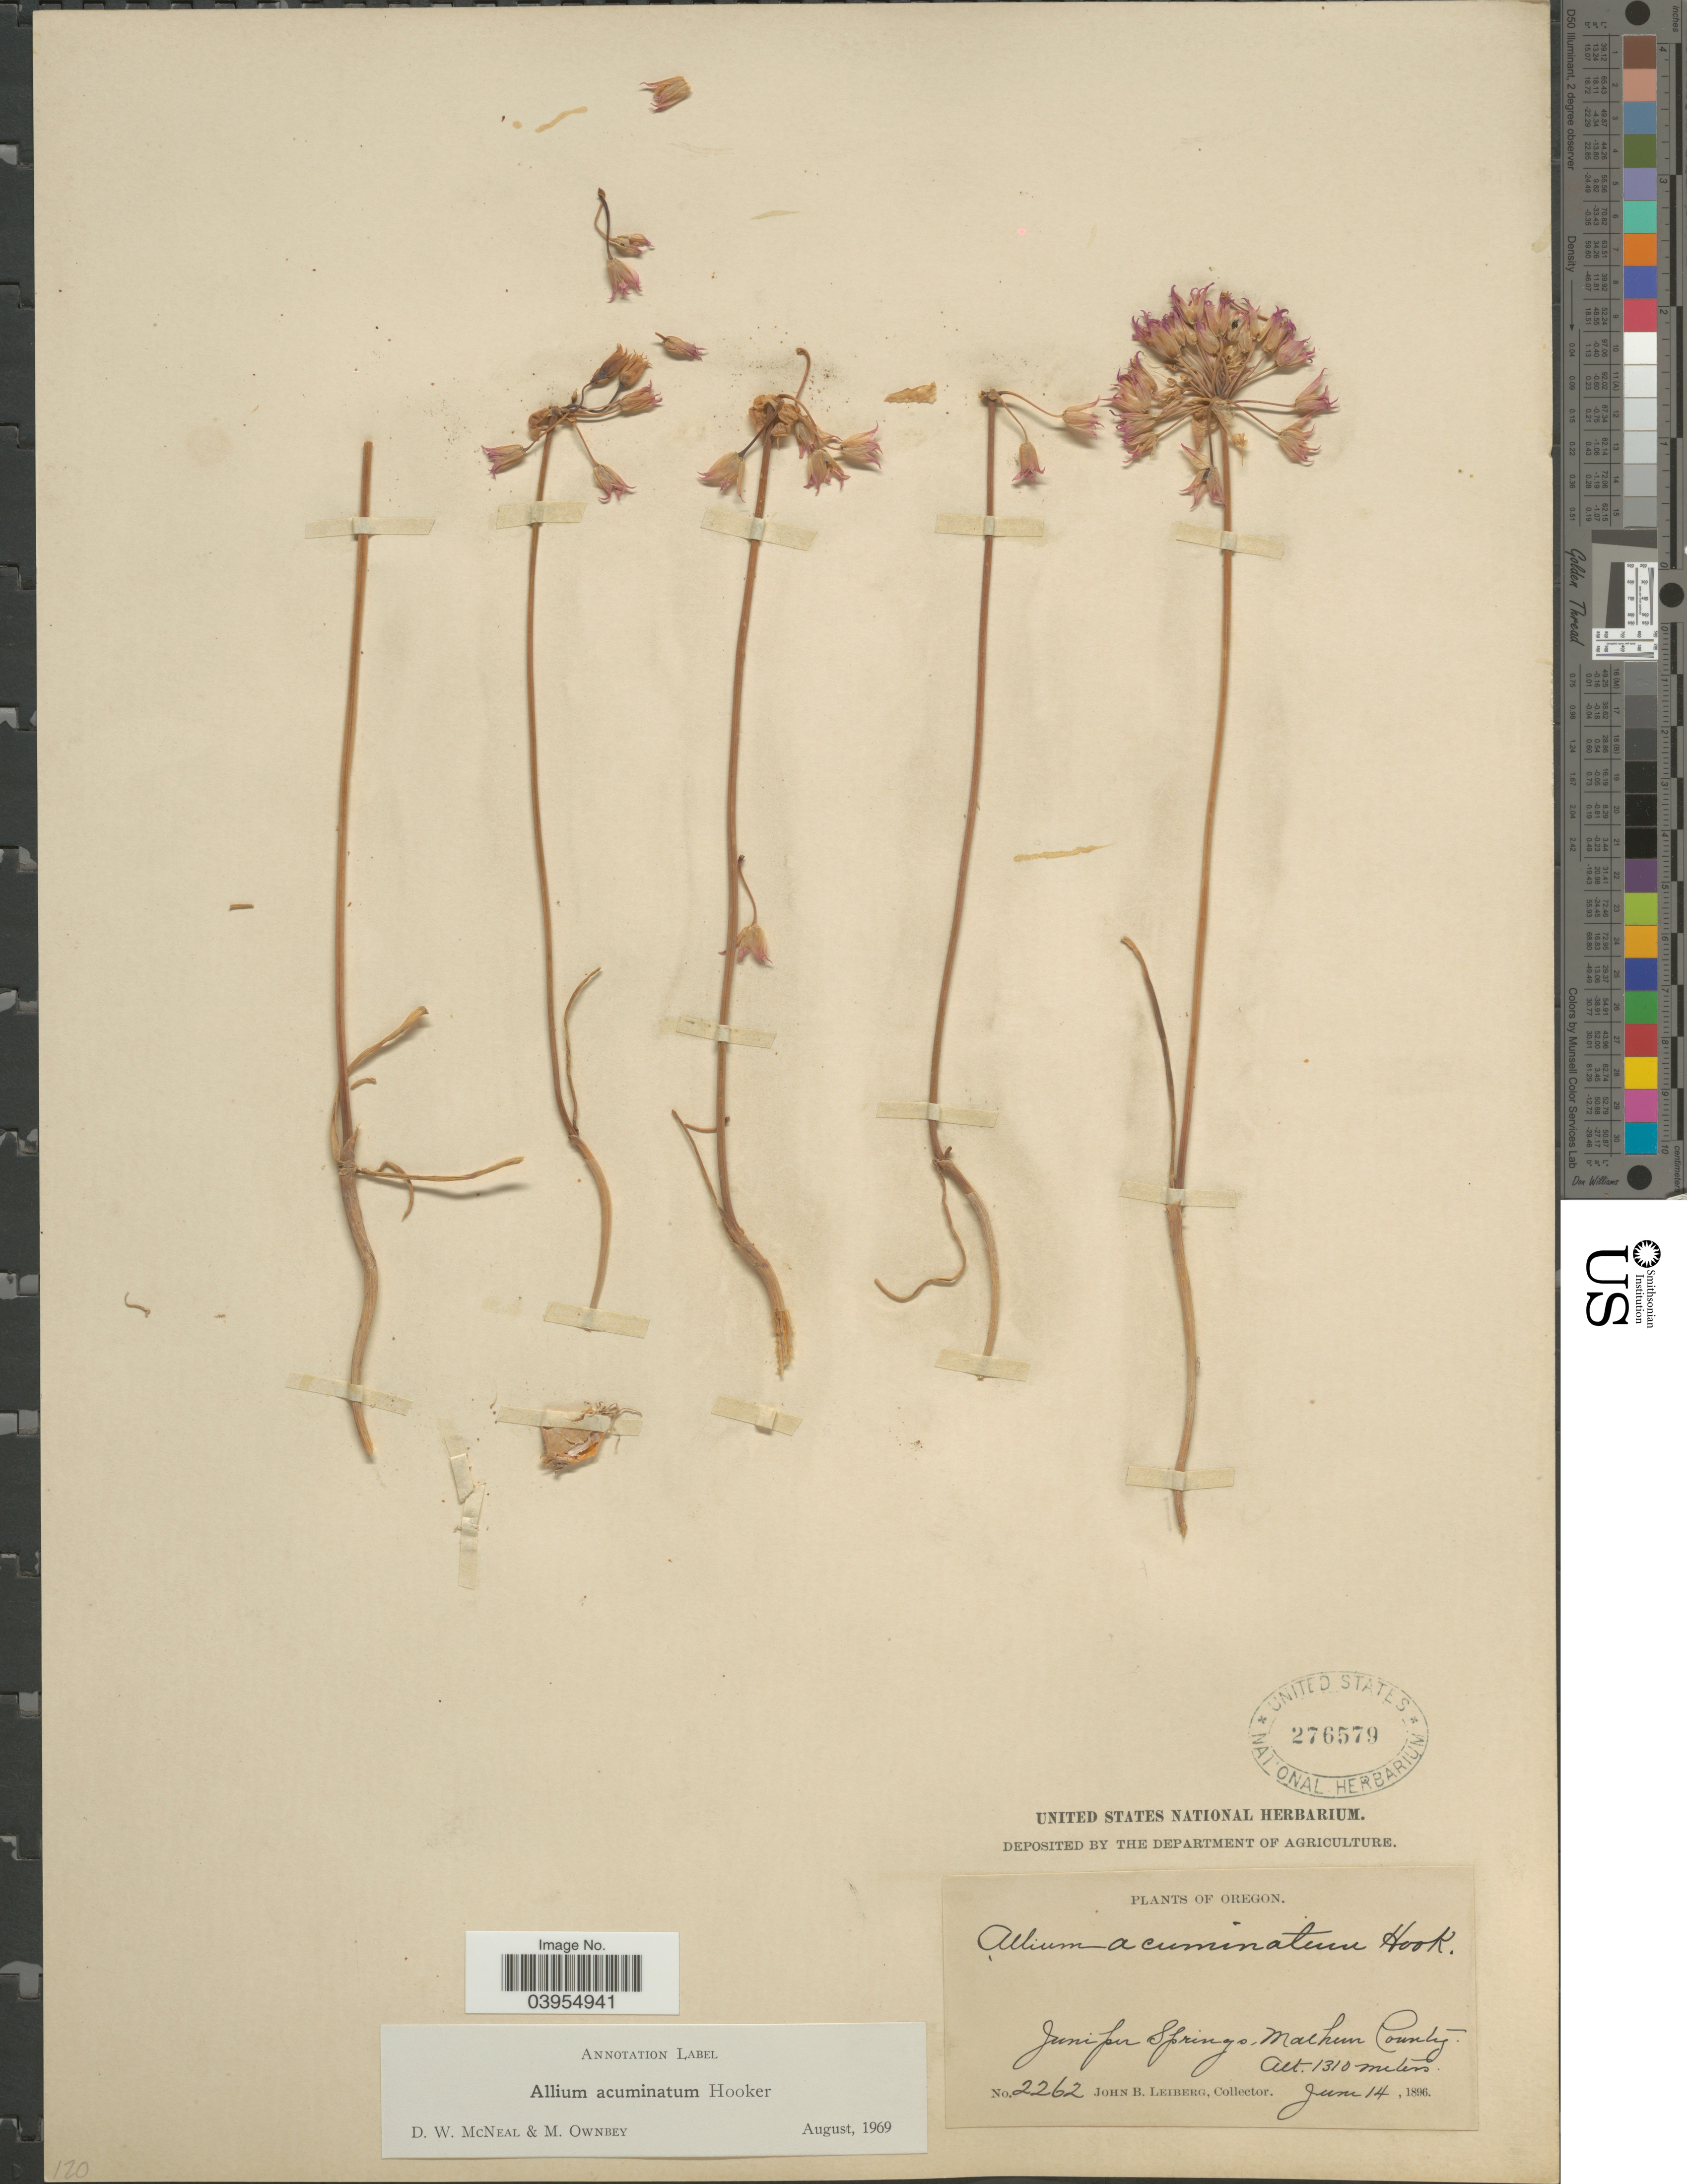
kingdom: Plantae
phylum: Tracheophyta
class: Liliopsida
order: Asparagales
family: Amaryllidaceae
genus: Allium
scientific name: Allium acuminatum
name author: Hook.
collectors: J. B. Leiberg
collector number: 2262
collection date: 1896-06-14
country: United States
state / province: Oregon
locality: Juniper Springs, Malheur County.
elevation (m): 1310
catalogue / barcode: US 276579